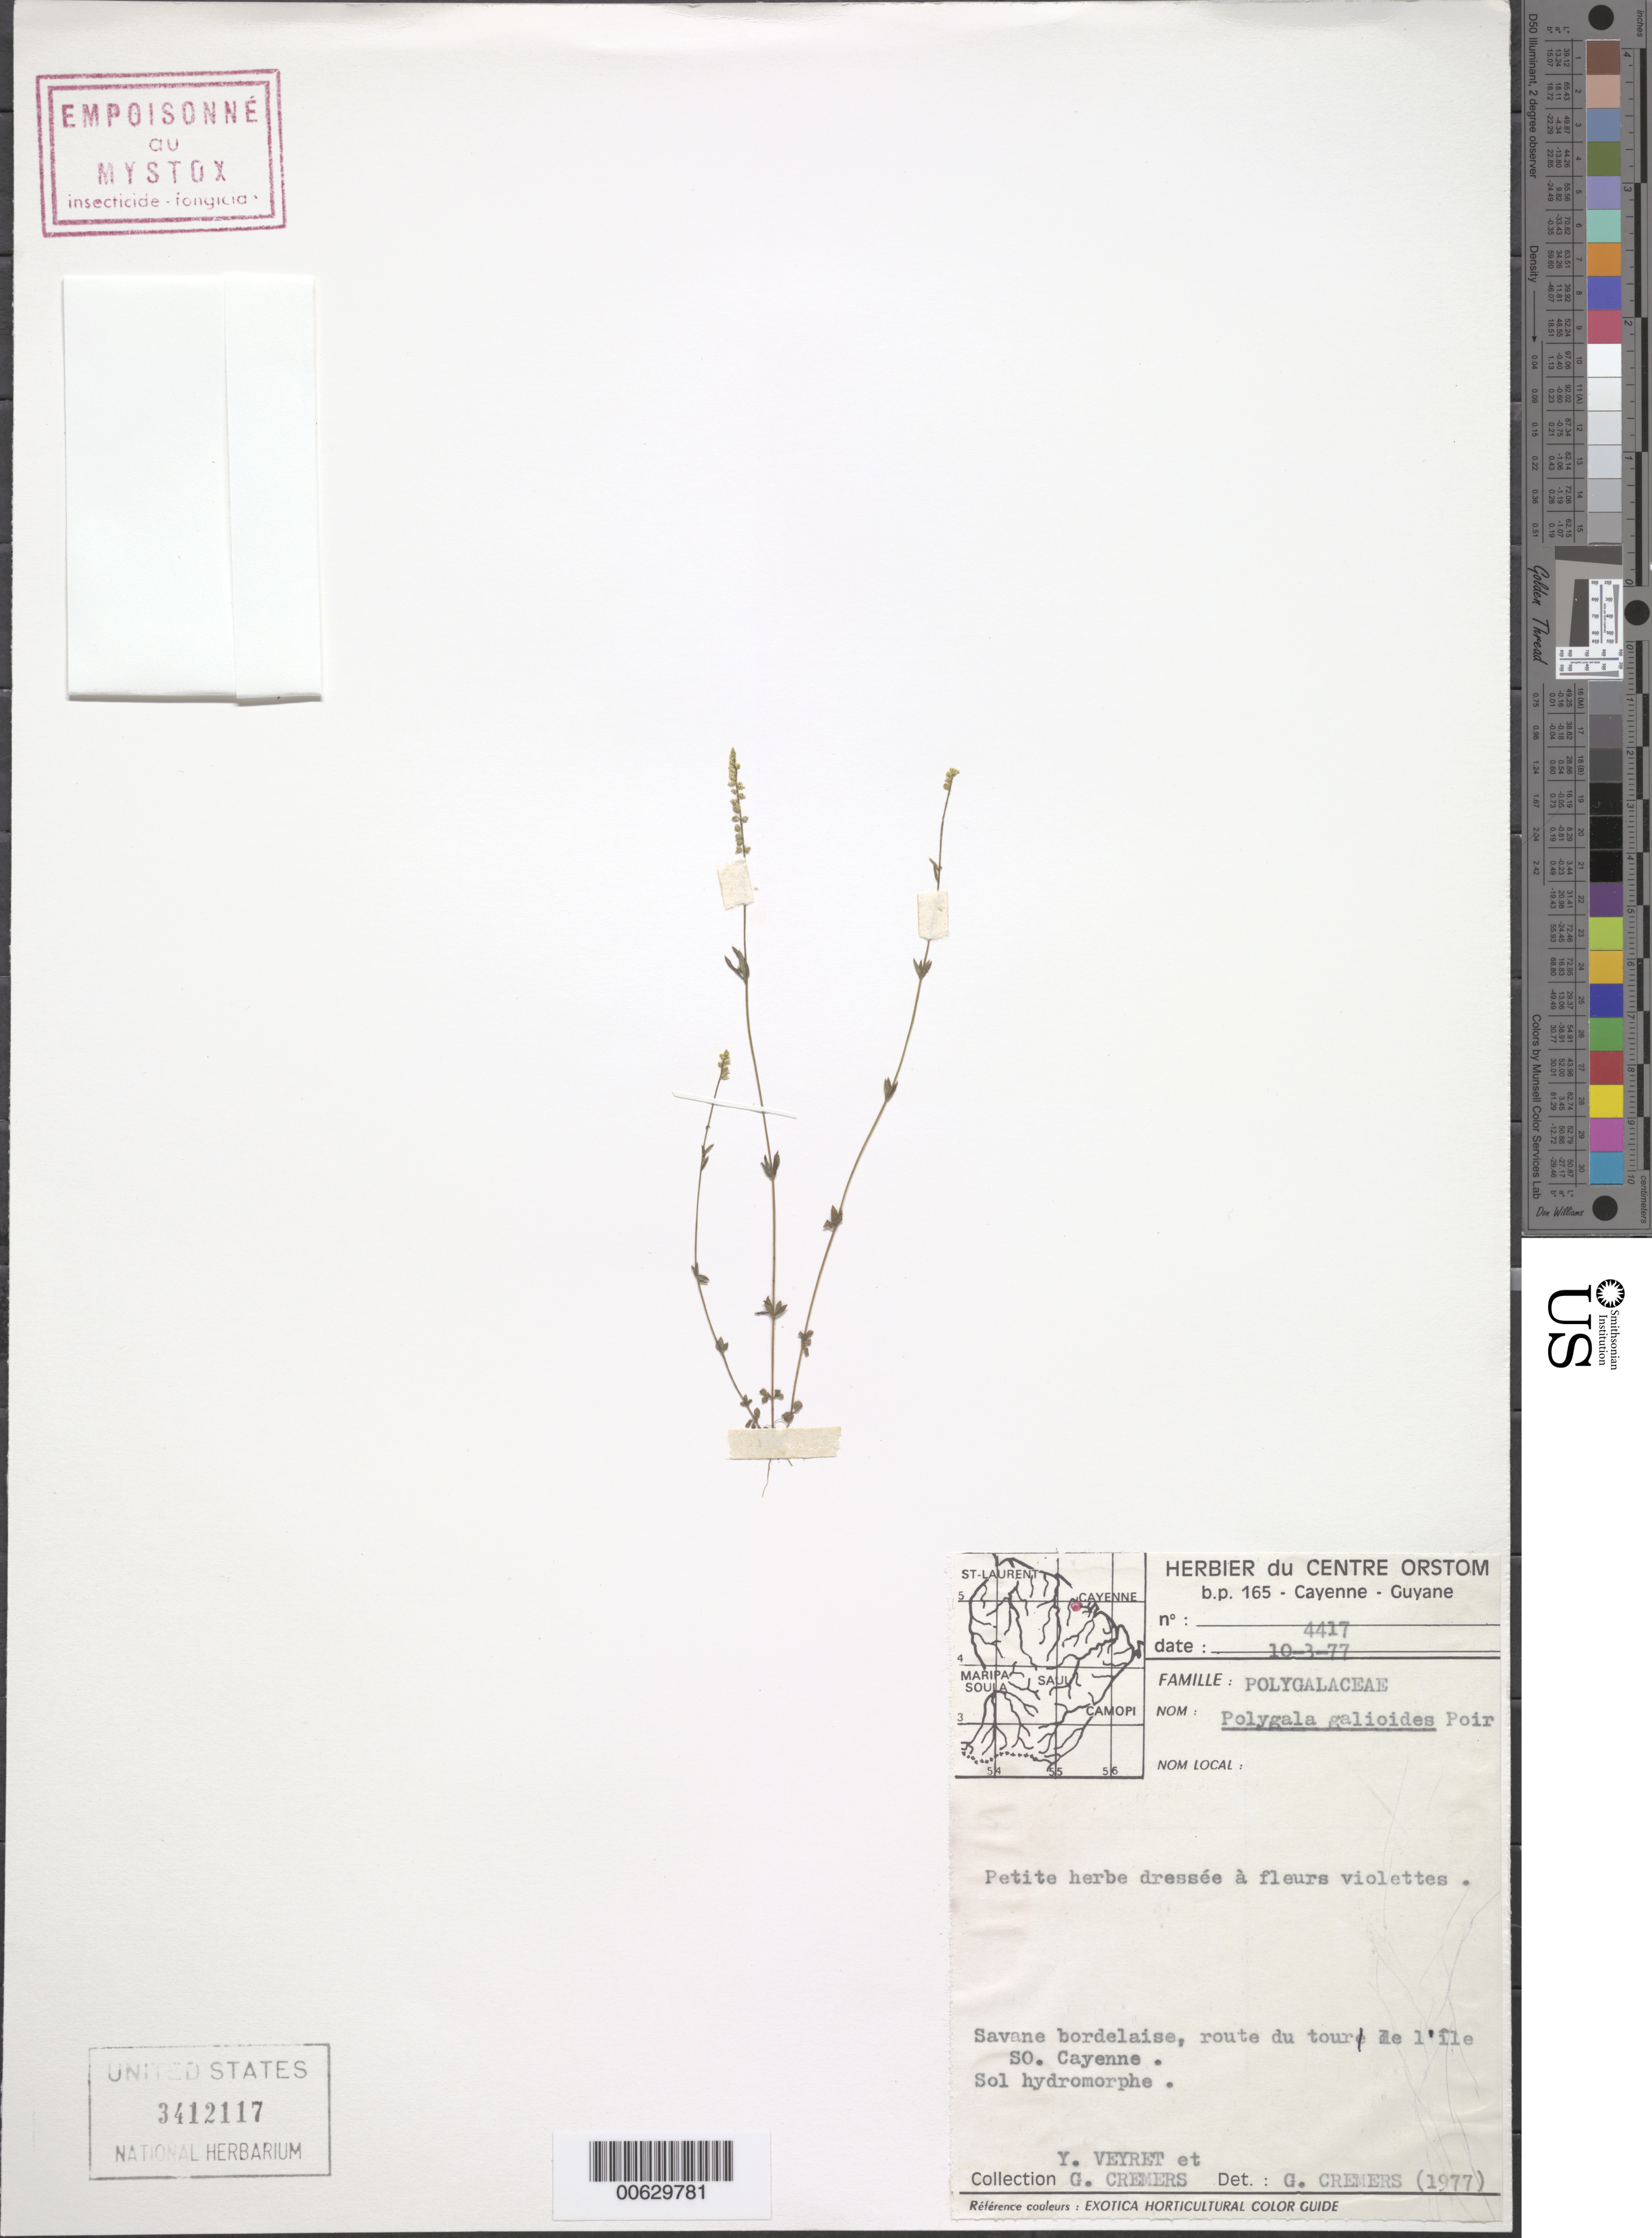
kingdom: Plantae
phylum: Tracheophyta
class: Magnoliopsida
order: Fabales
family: Polygalaceae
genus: Polygala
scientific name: Polygala galioides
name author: Poir.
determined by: Cremers, Georges A.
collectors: Y. Veyret & G. Cremers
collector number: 4417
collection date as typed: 10-Mar-77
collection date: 1977-03-10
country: French Guiana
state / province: Cayenne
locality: Cayenne, route du tour de l'Ile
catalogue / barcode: US 3412117